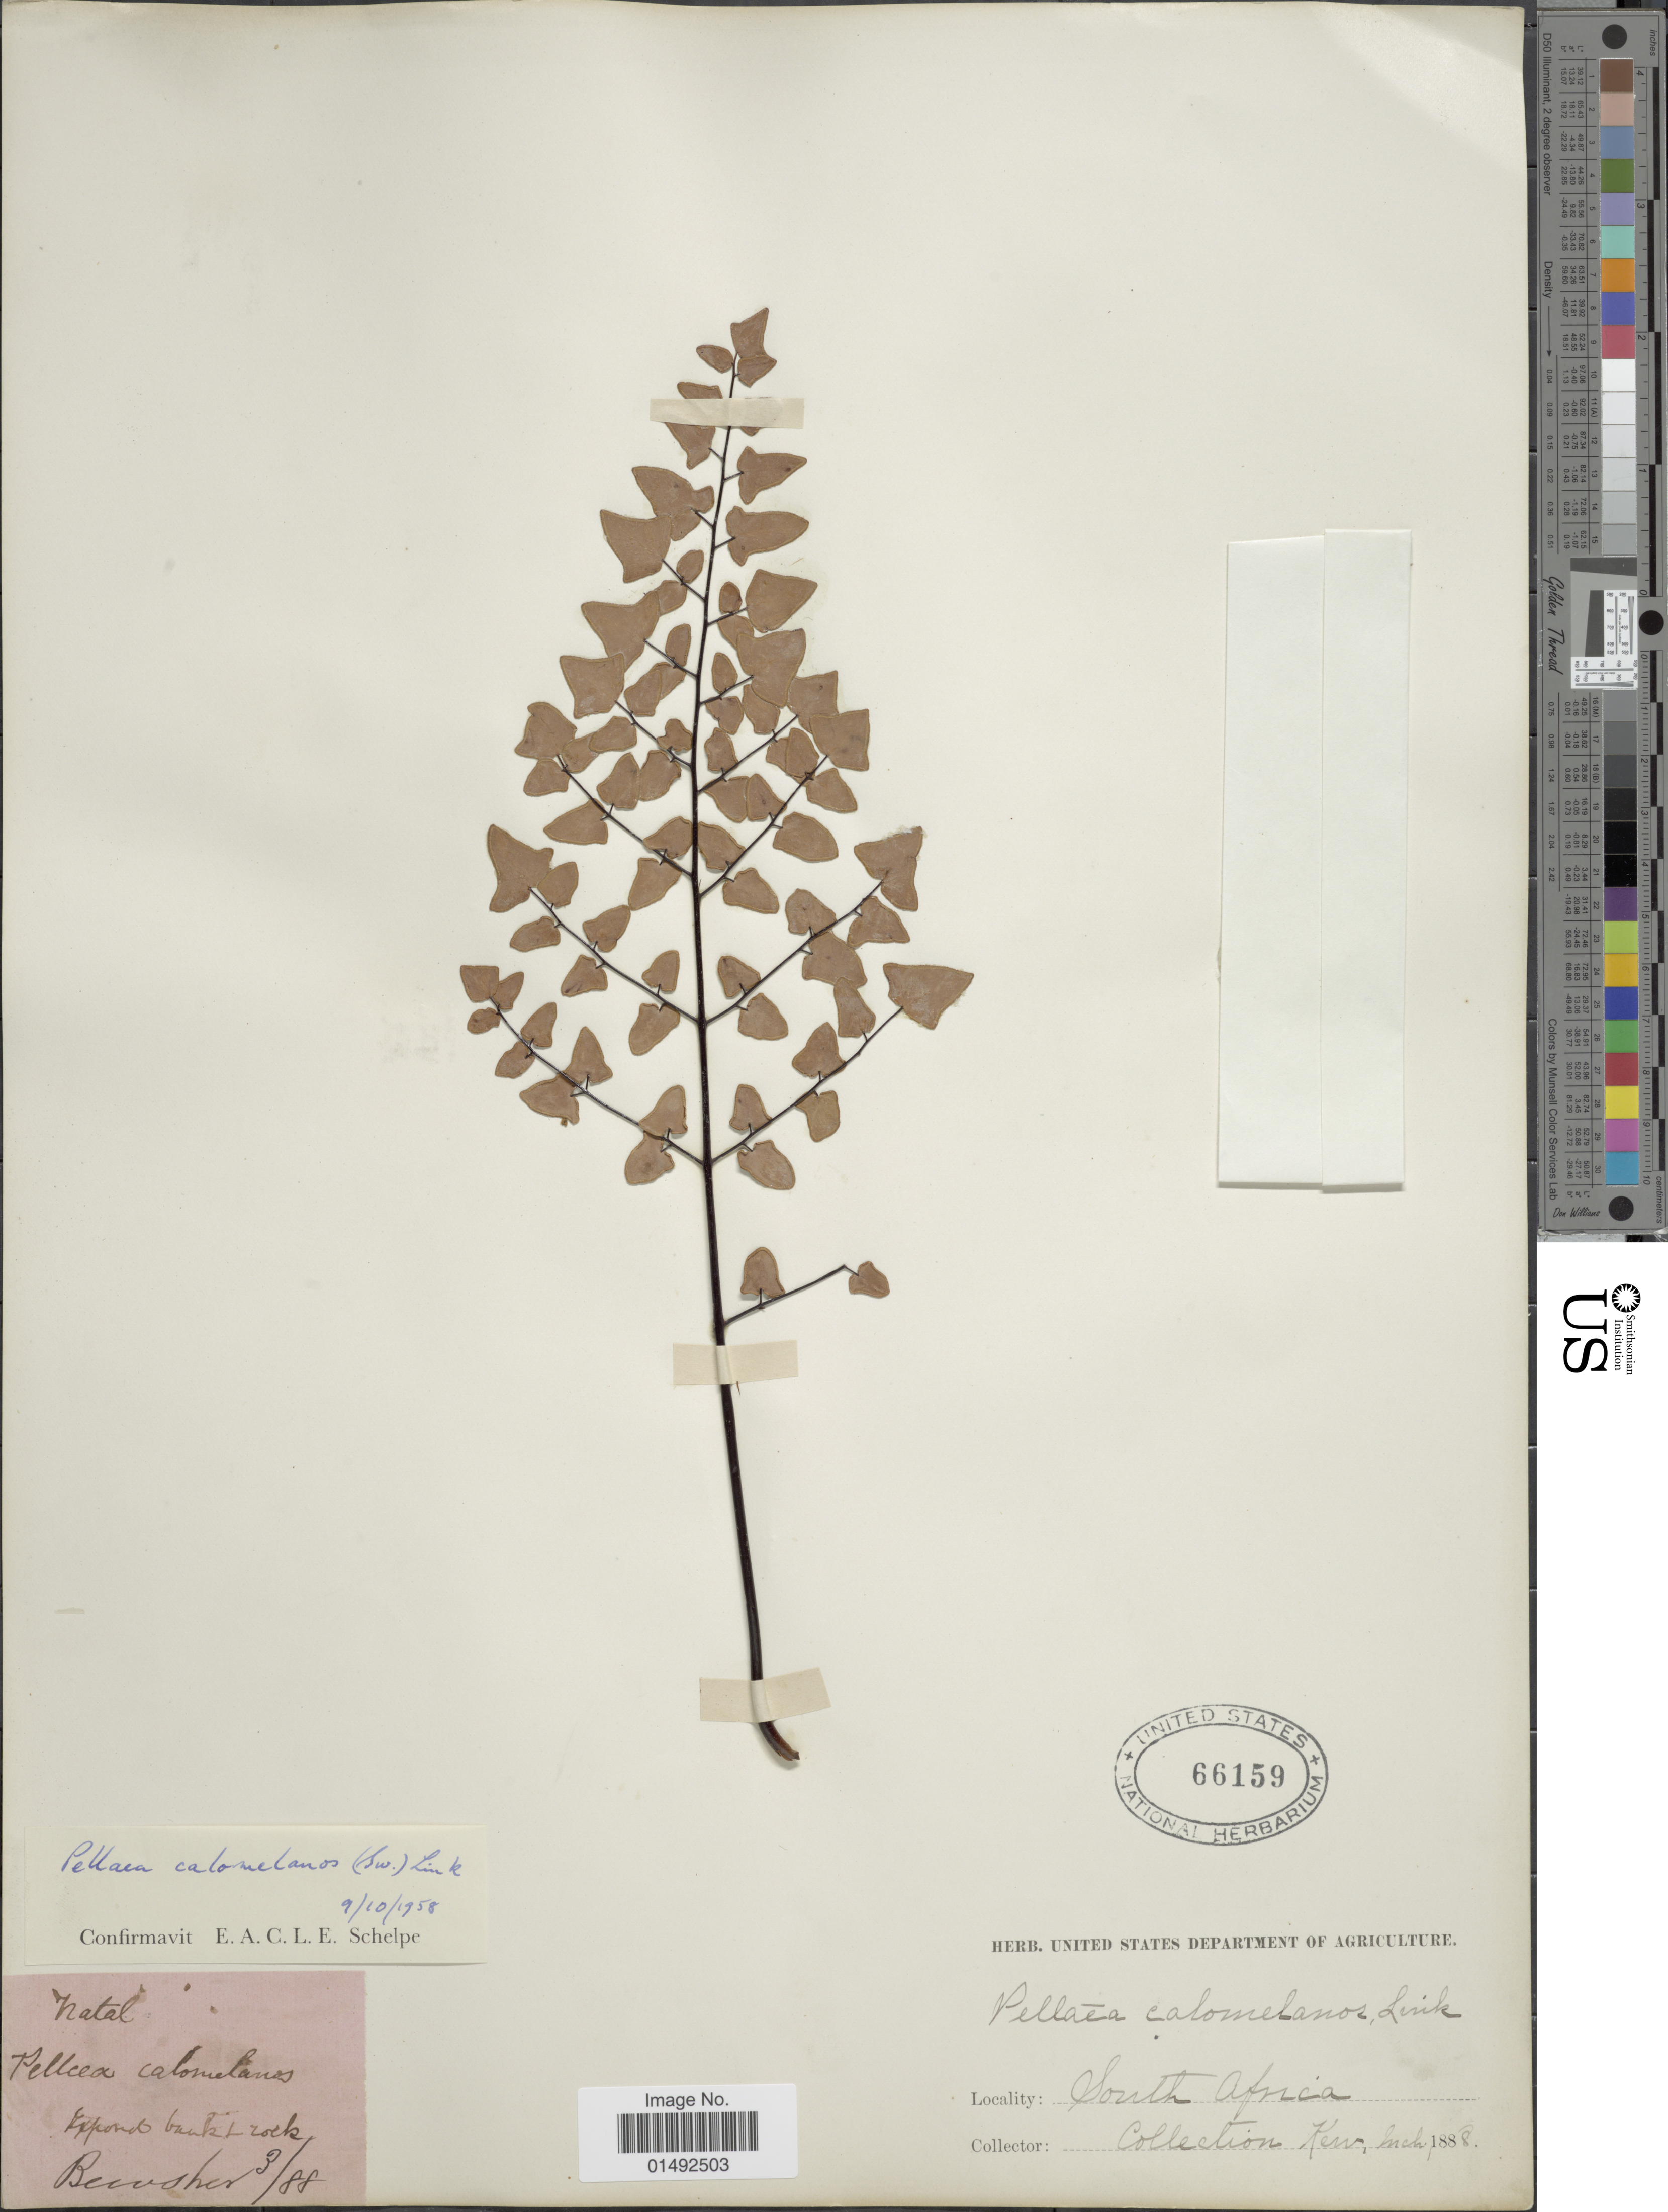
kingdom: Plantae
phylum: Tracheophyta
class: Polypodiopsida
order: Polypodiales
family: Pteridaceae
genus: Pellaea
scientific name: Pellaea calomelanos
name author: (Sw.) Link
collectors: Bewsher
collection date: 1888-03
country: South Africa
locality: Natal. Expond buckt rock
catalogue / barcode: US 66159